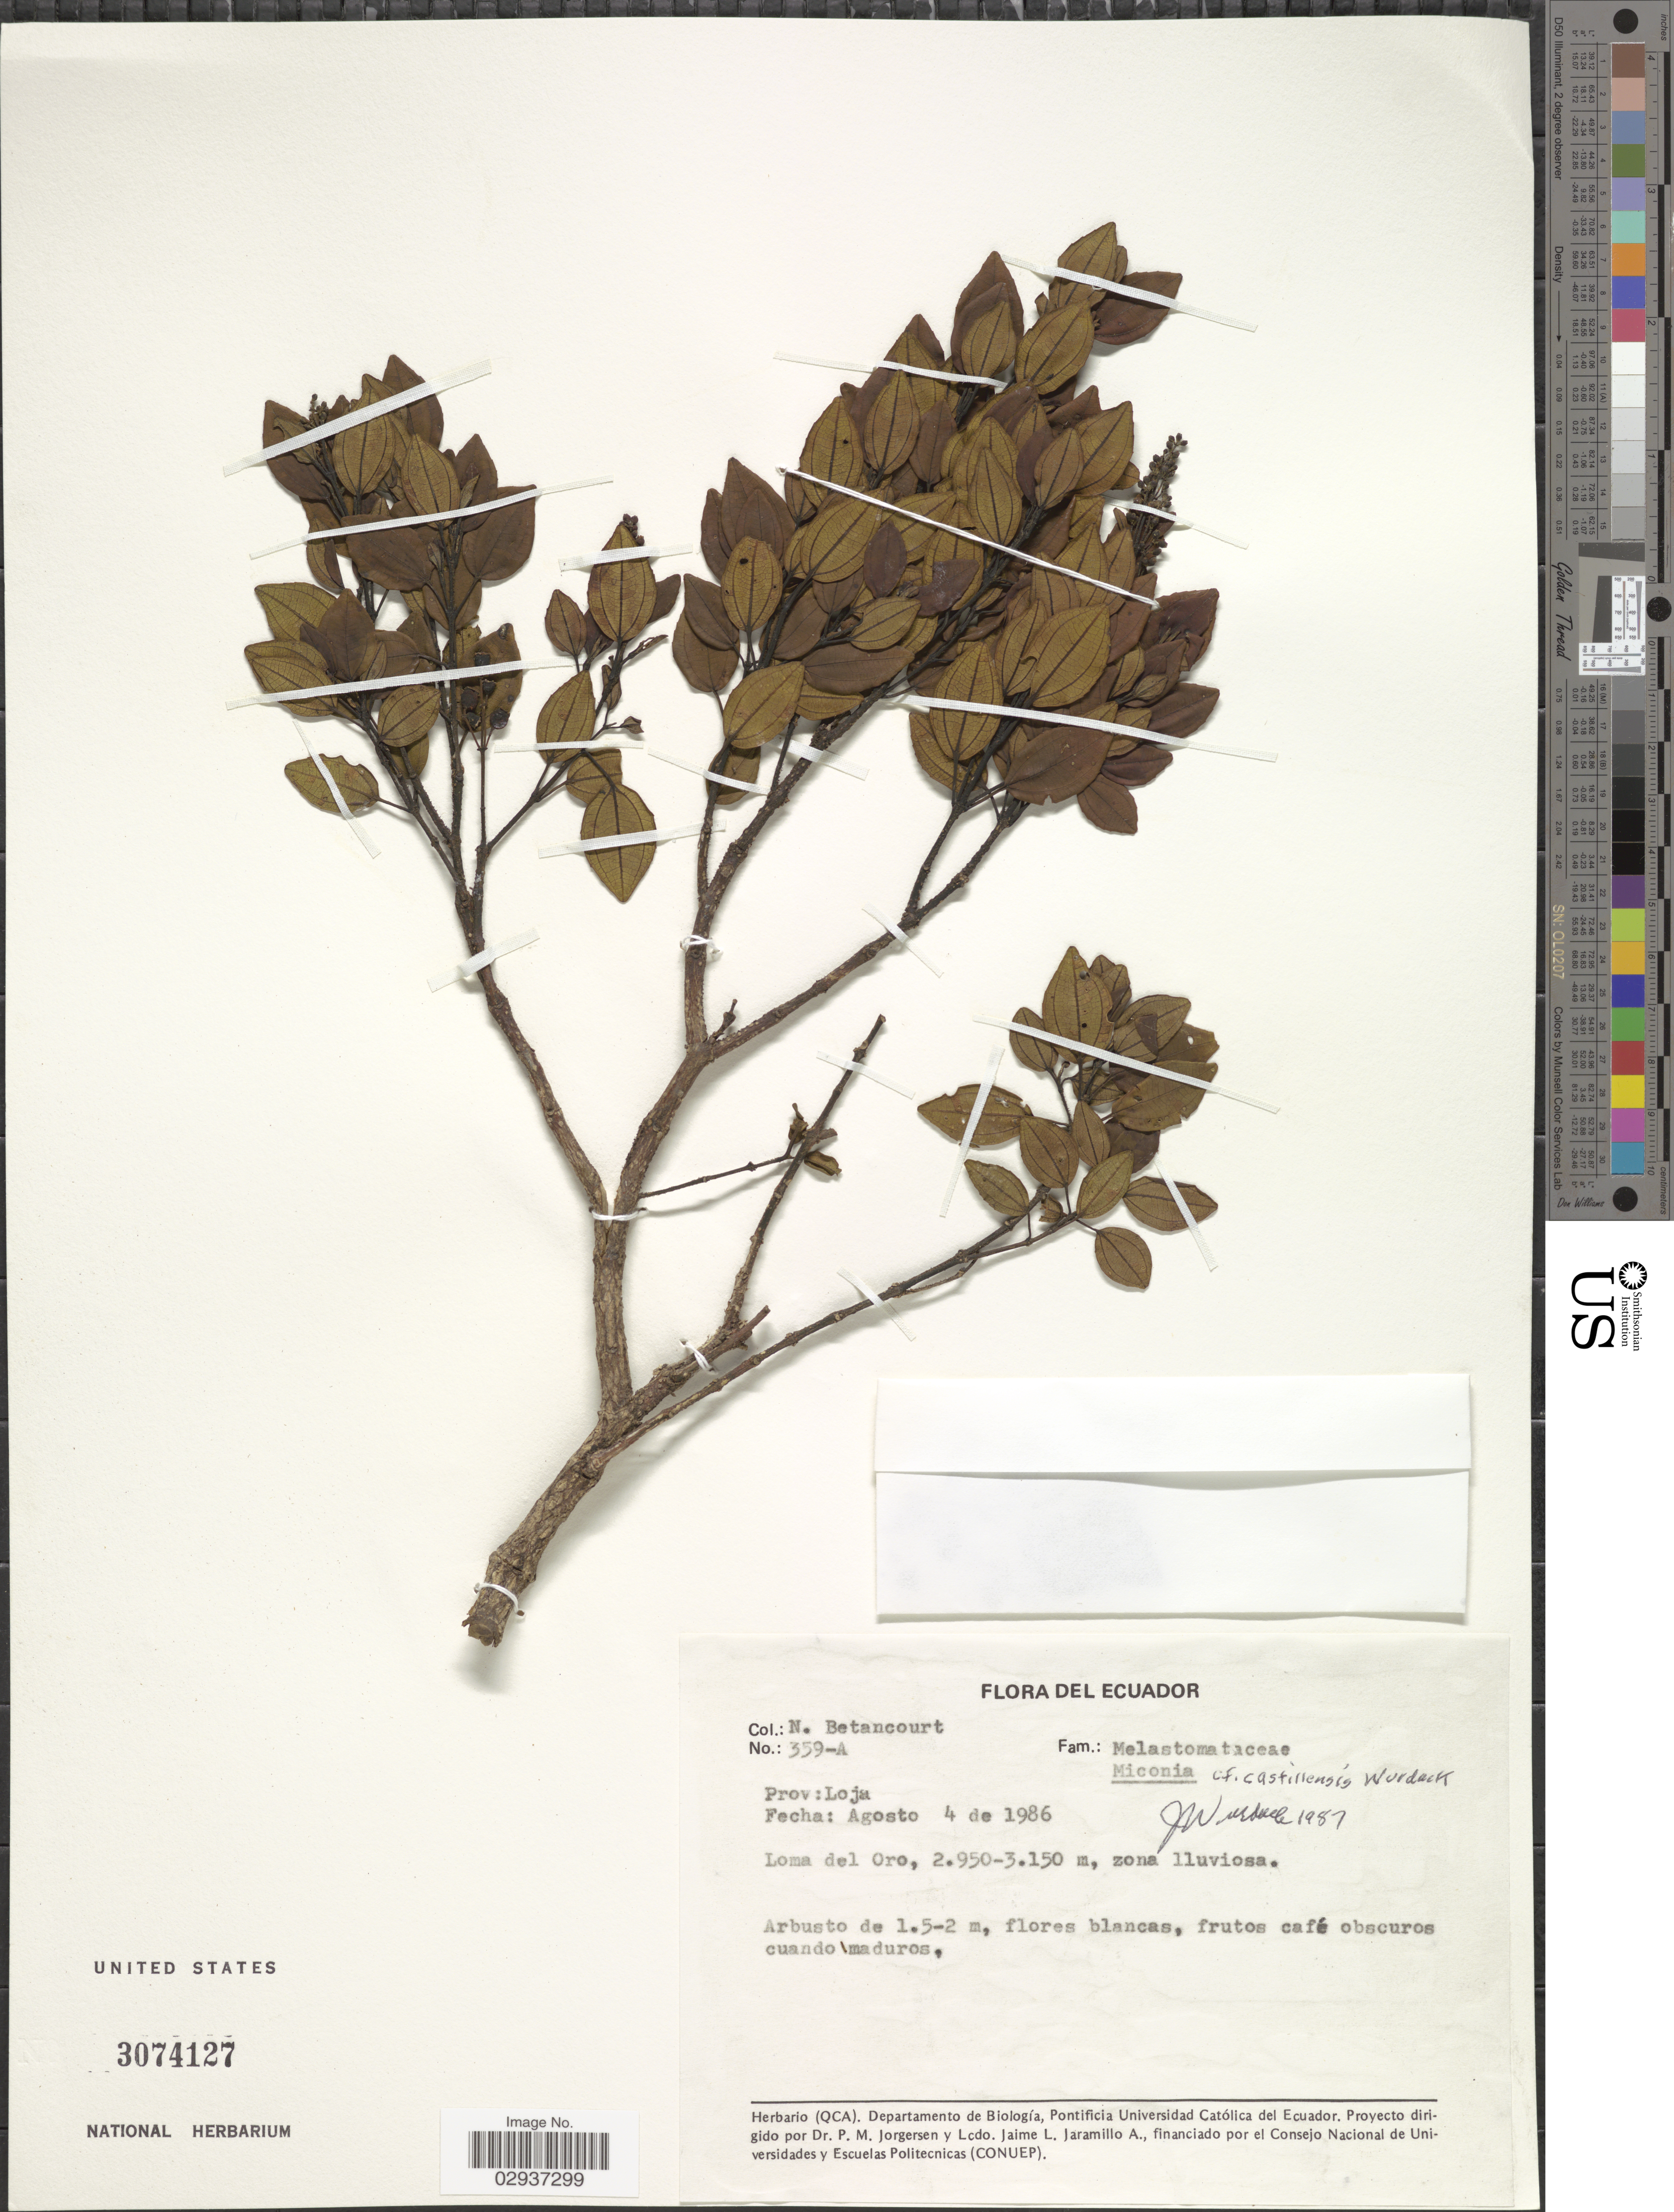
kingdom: Plantae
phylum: Tracheophyta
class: Magnoliopsida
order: Myrtales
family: Melastomataceae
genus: Miconia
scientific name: Miconia castillensis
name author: Wurdack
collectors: N. Betancourt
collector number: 359-A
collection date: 1986-08-04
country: Ecuador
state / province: Loja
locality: Prov: Loja. Loma del Oro.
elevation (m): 2950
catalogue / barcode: US 3074127